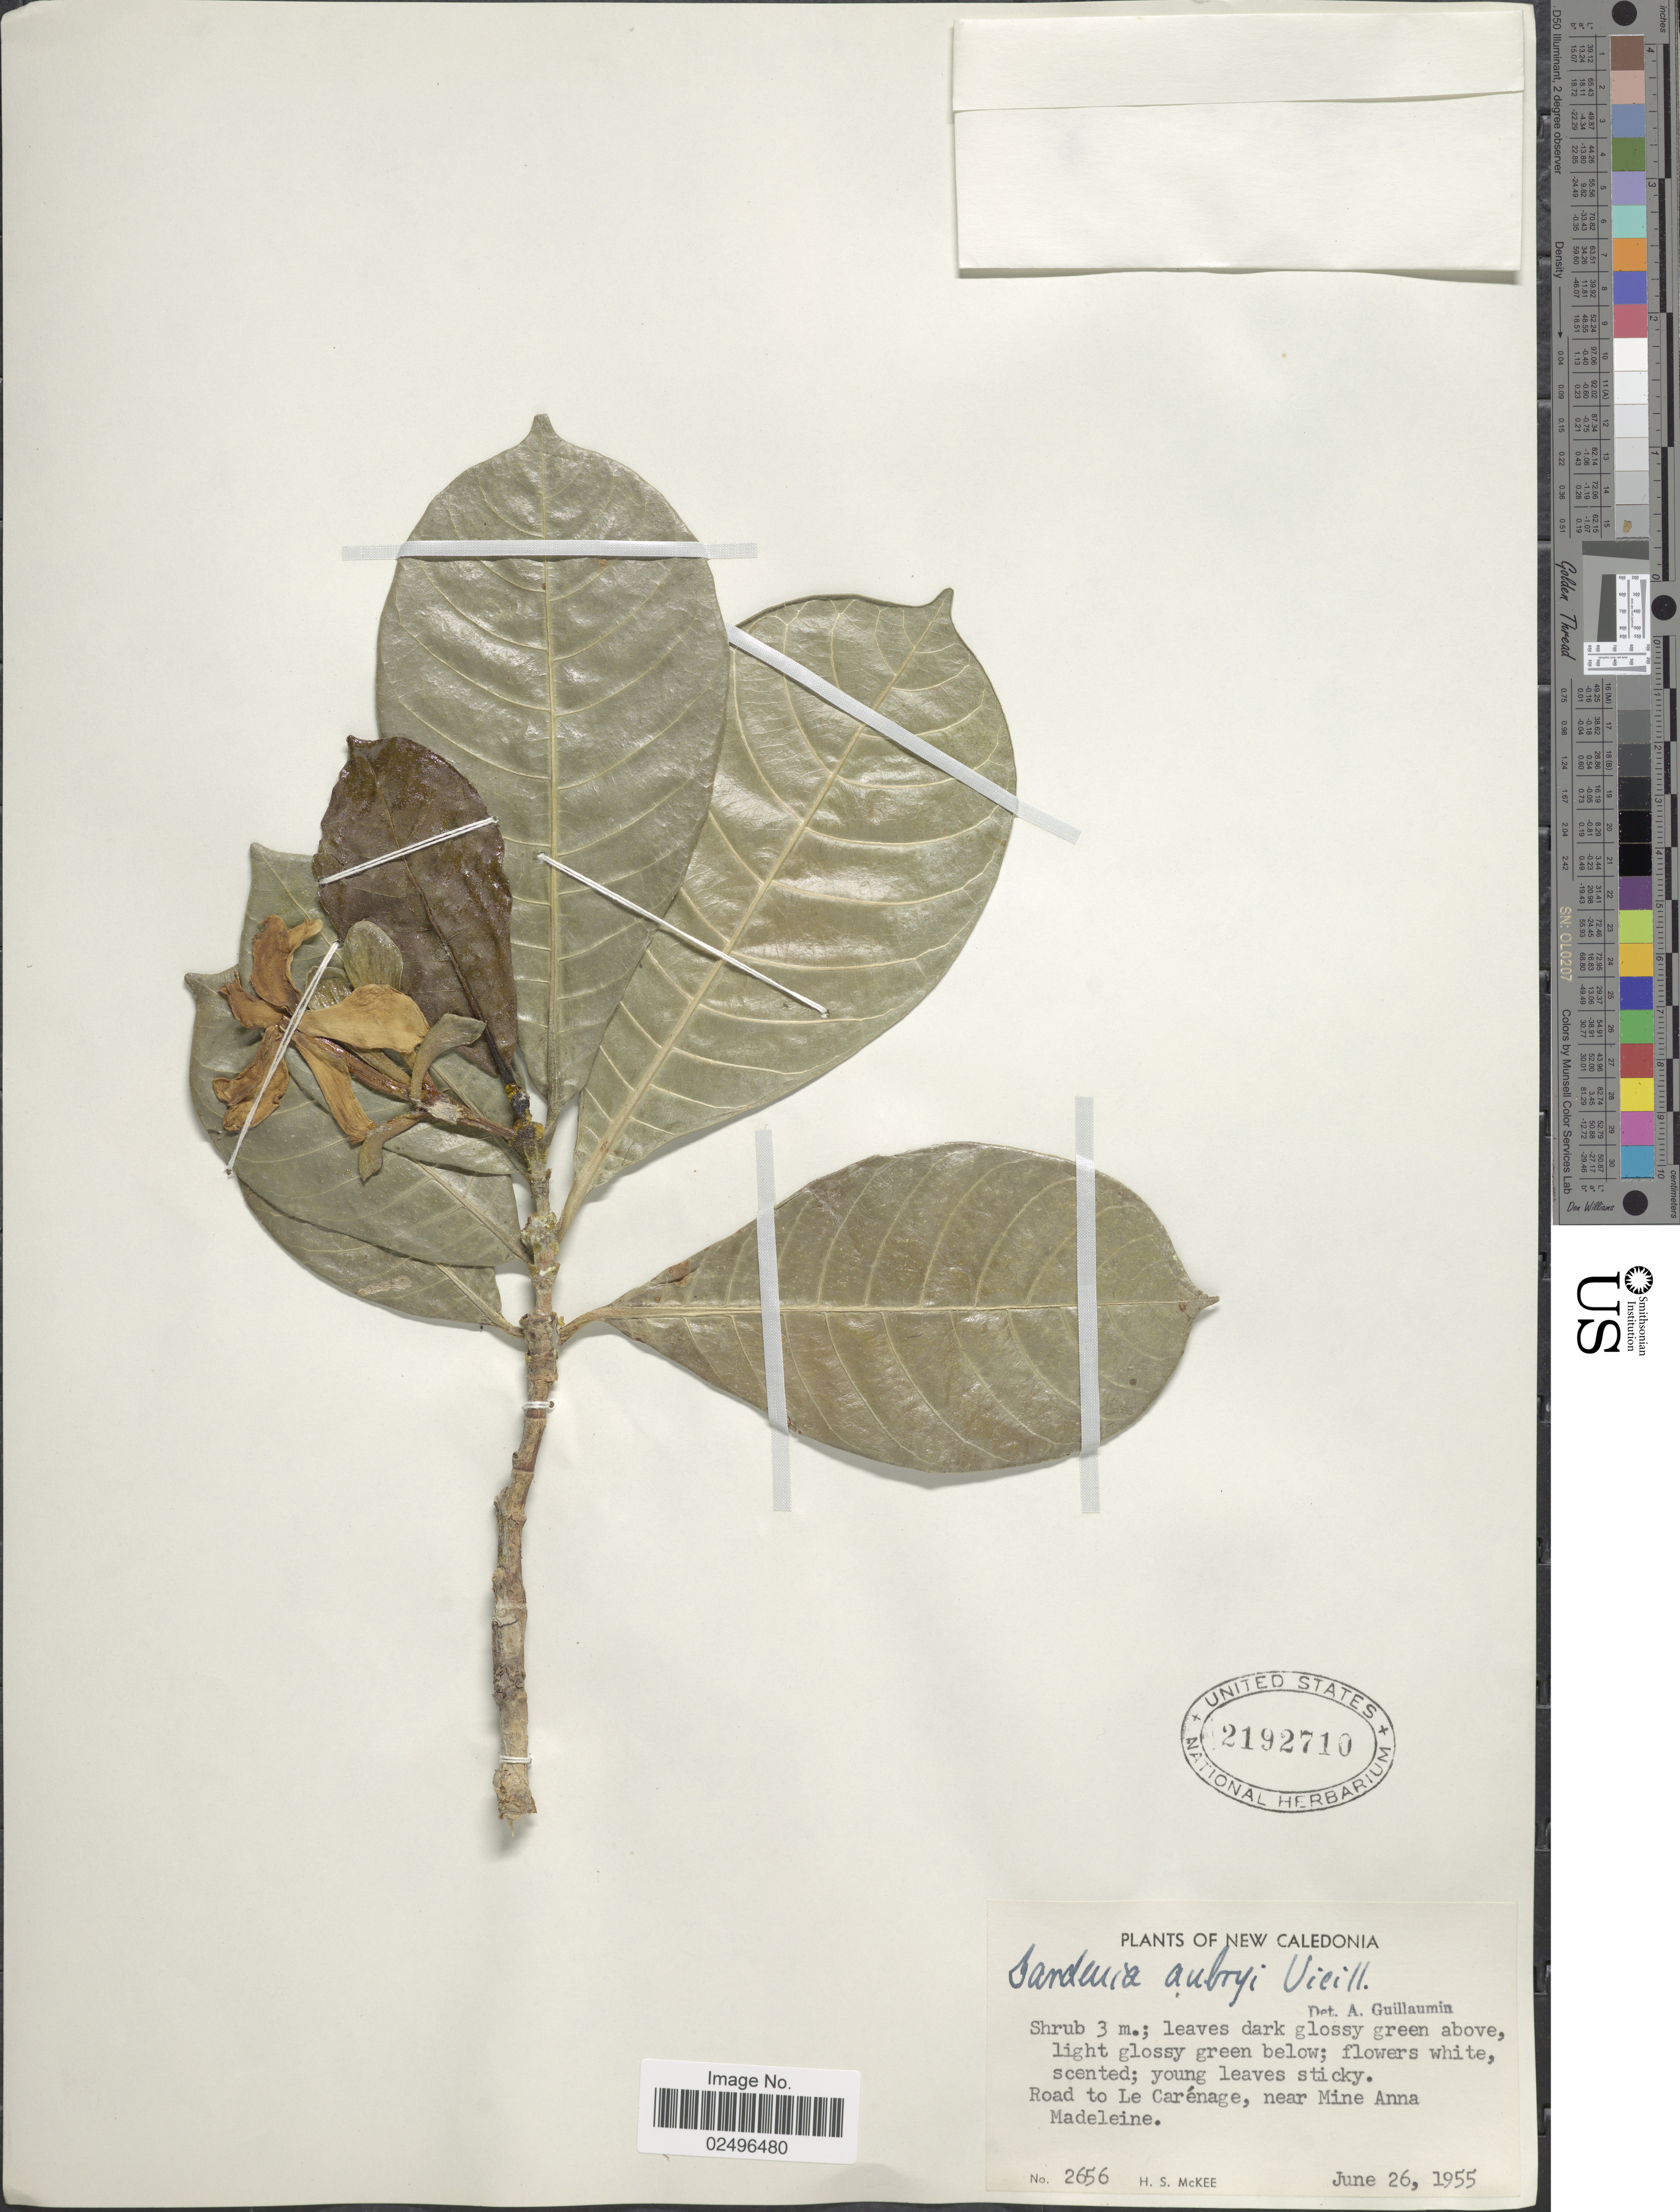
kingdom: Plantae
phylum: Tracheophyta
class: Magnoliopsida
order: Gentianales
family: Rubiaceae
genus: Gardenia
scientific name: Gardenia aubryi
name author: Vieill.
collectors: H. S. McKee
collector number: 2656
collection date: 1955-06-26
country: New Caledonia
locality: Road to Le Carenage, near Mine Anna Madeleine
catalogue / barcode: US 2192710